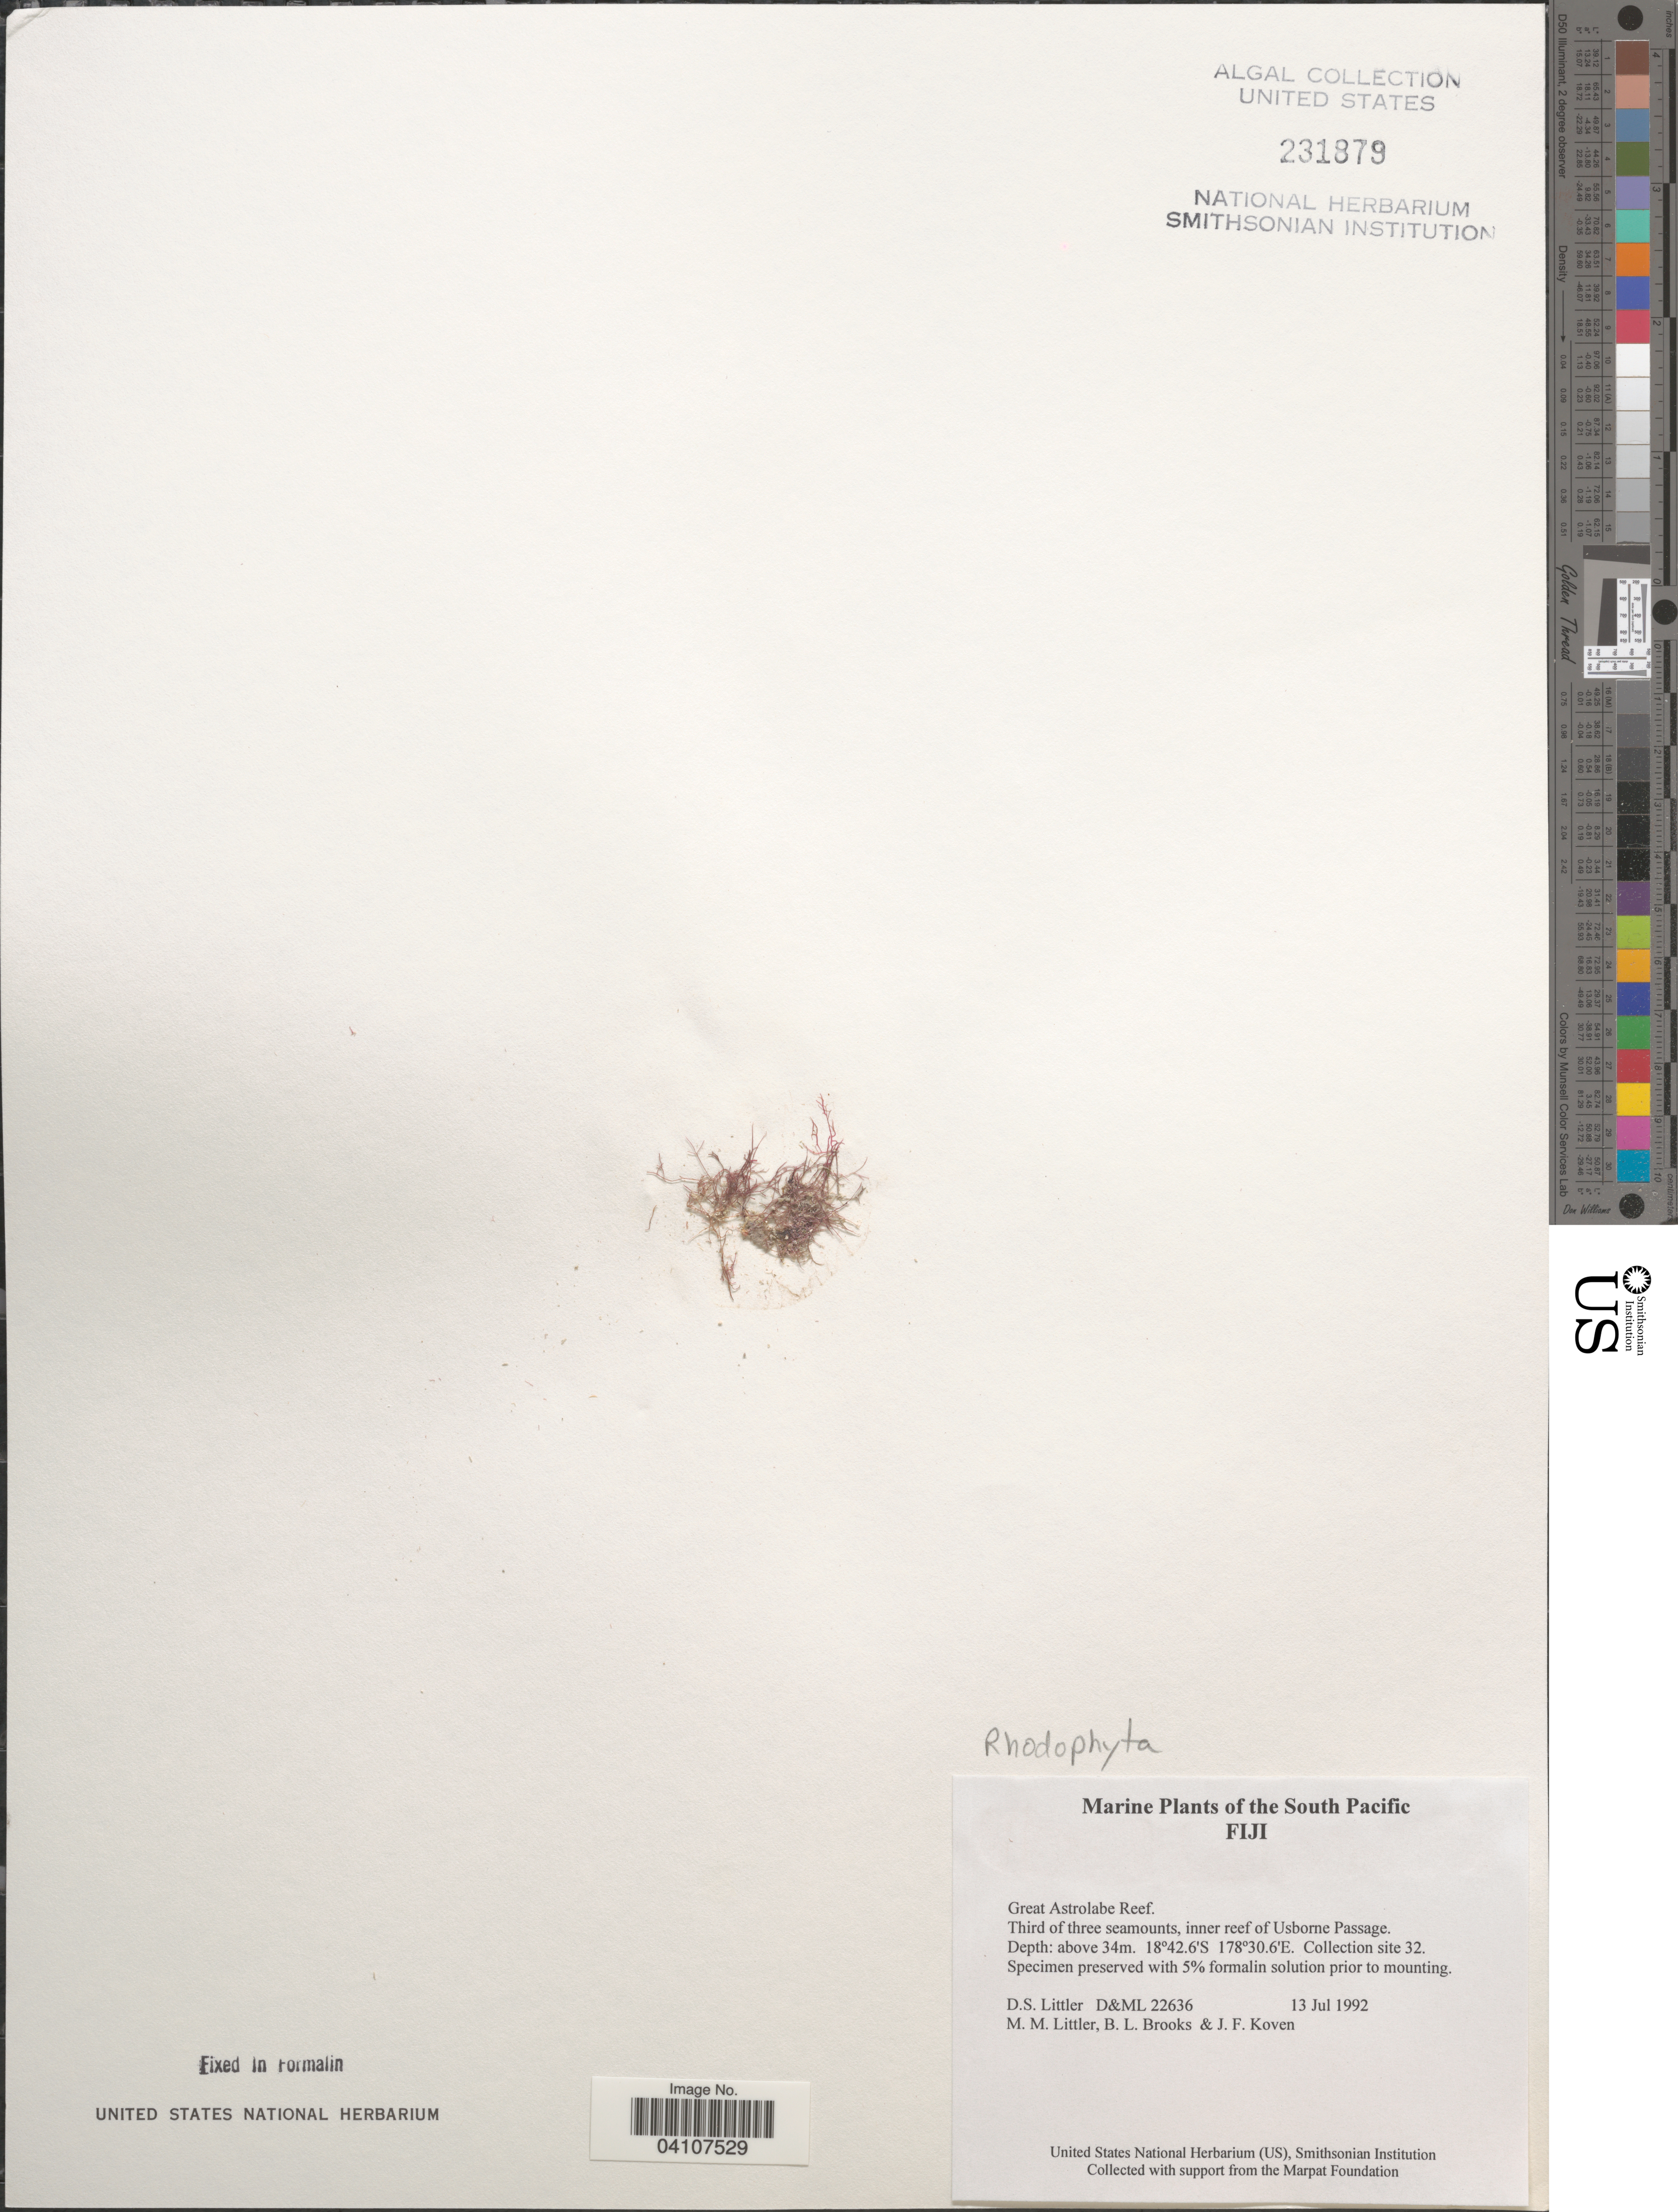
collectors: D. S. Littler, B. Brooks & J. Koven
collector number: D&ML22636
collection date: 1992-07-13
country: Fiji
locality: South Pacific. Great Astrolabe Reef. Third of three seamounts, inner reef of Usborne Passage. Collection site 32.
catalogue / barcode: US 231879